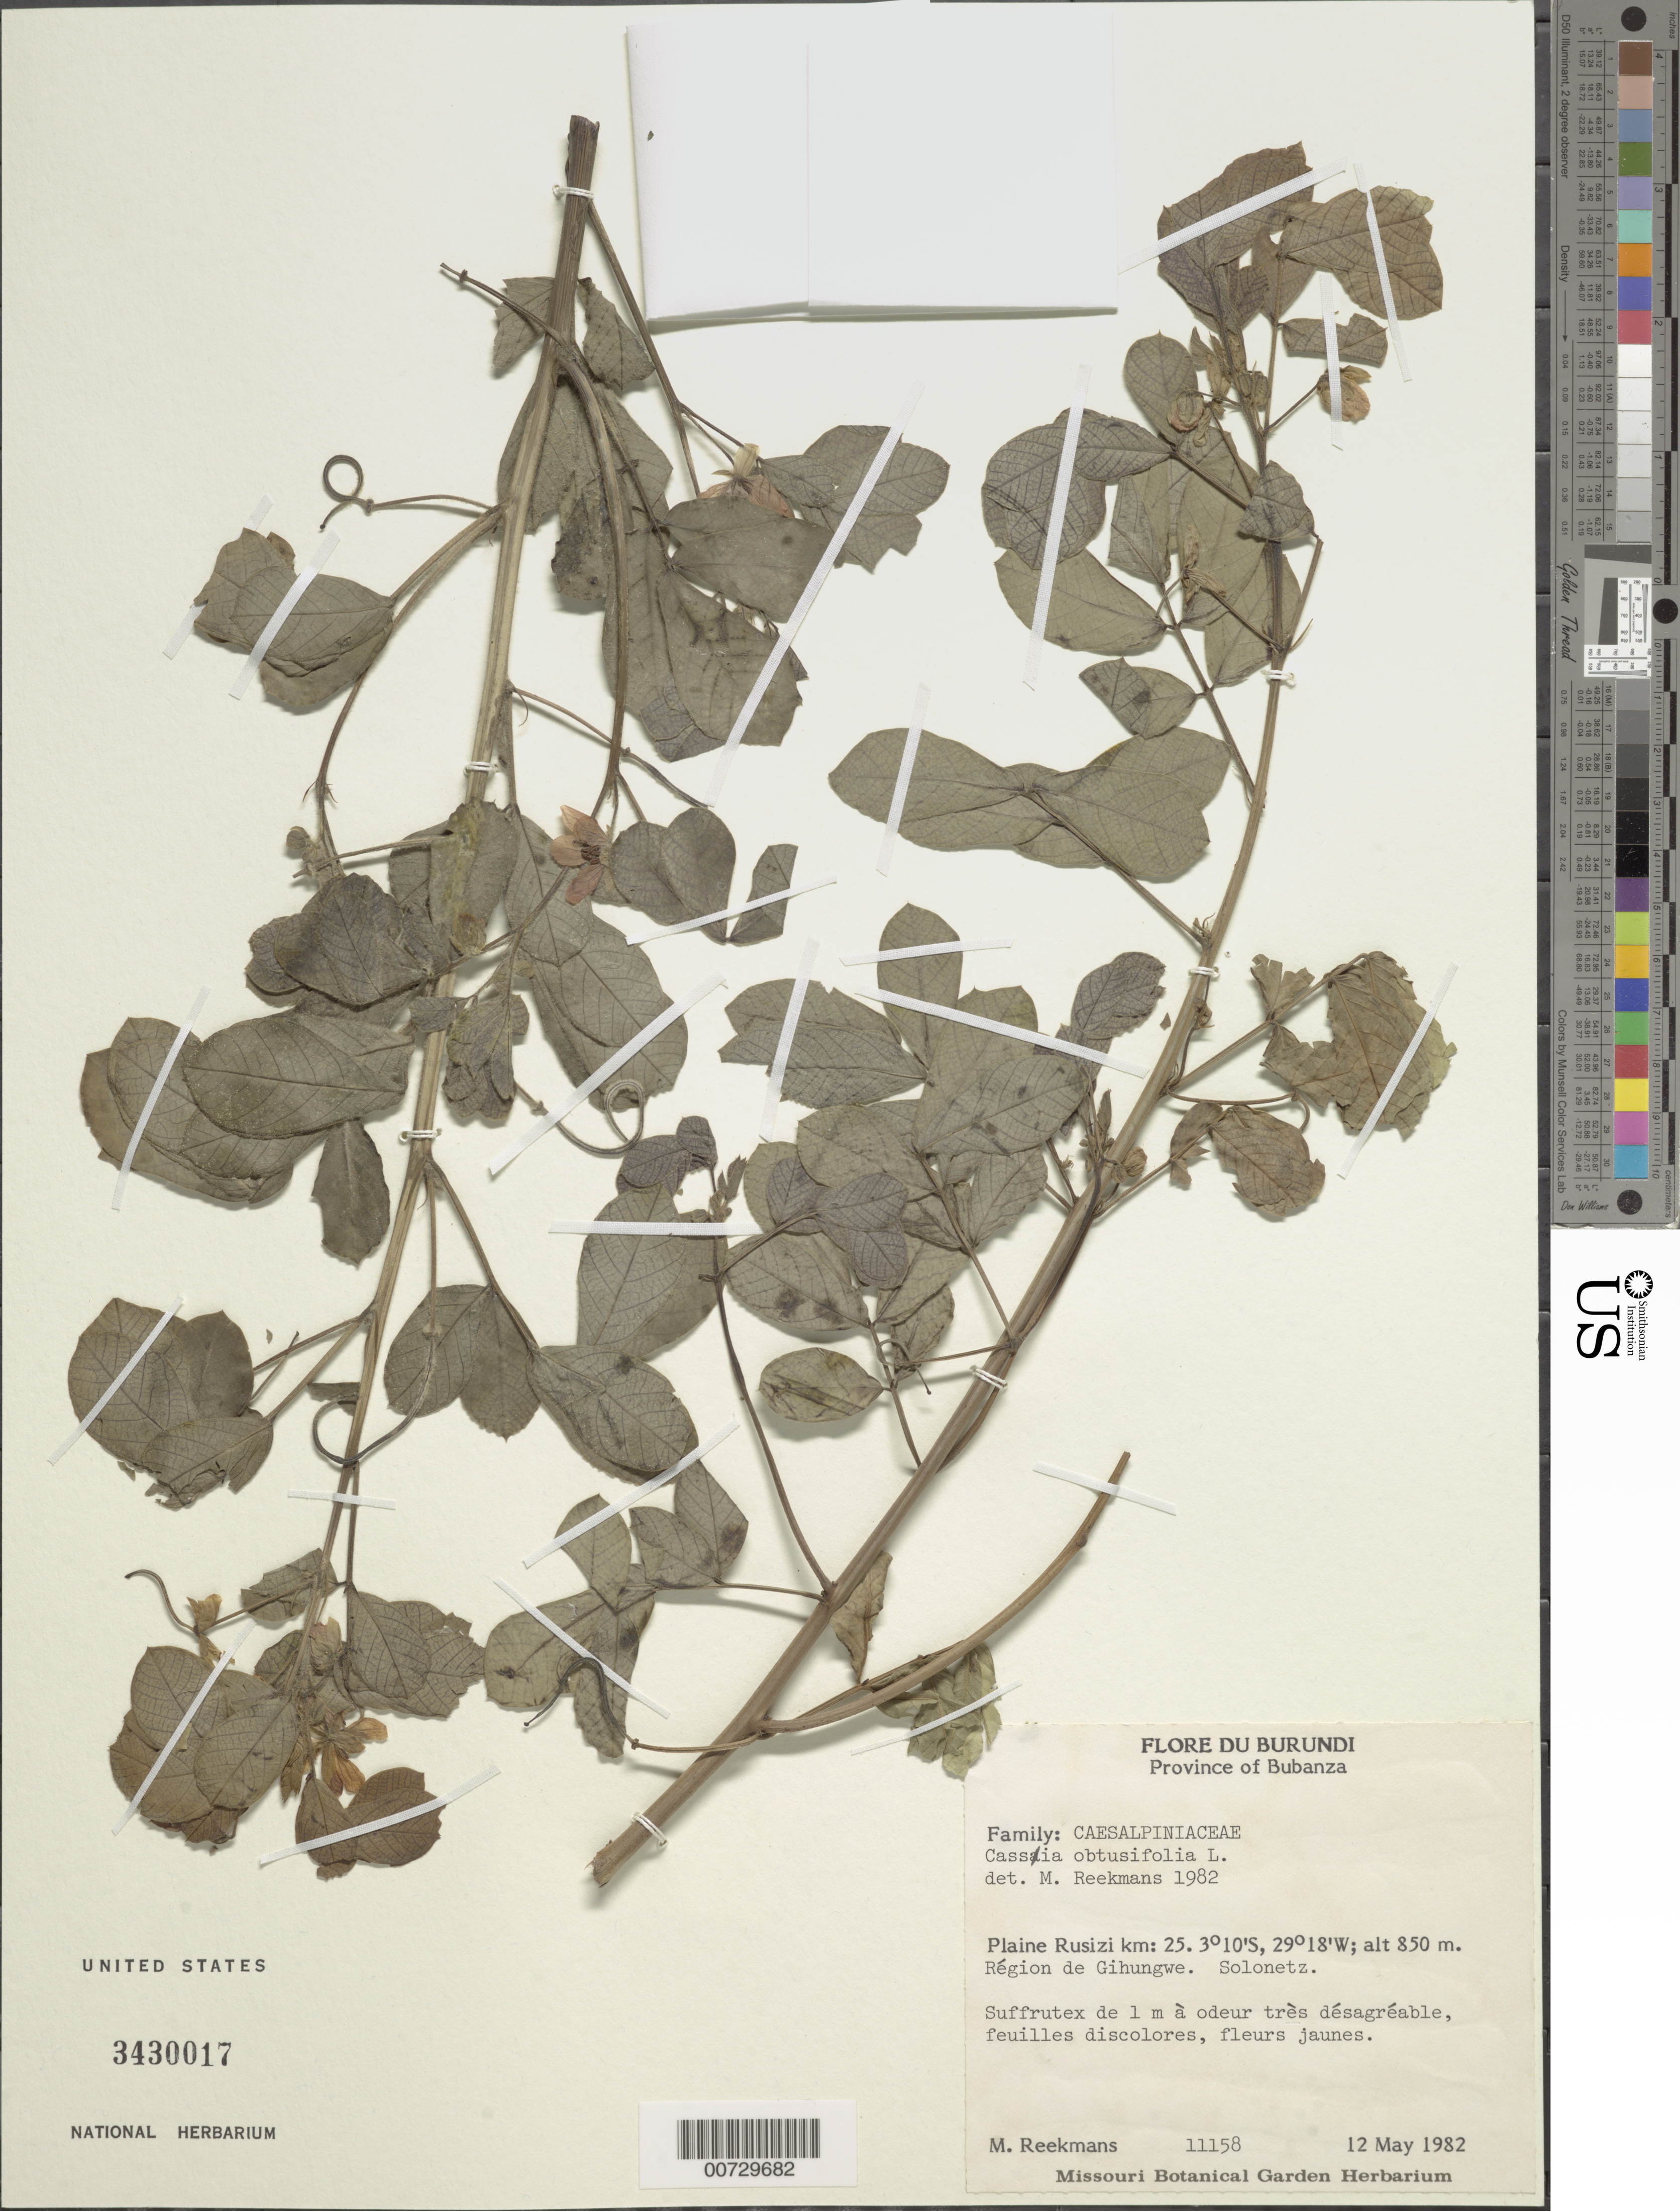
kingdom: Plantae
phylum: Tracheophyta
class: Magnoliopsida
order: Fabales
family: Fabaceae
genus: Senna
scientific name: Senna obtusifolia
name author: (L.) H.S. Irwin & Barneby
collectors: M. Reekmans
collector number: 11158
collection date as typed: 12 May 1982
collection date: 1982-05-12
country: Burundi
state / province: Bubanza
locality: Plaine Rusizi km: 20 région de Gihungwe: Solonetz (Jachères)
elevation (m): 850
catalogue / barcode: US 3430017